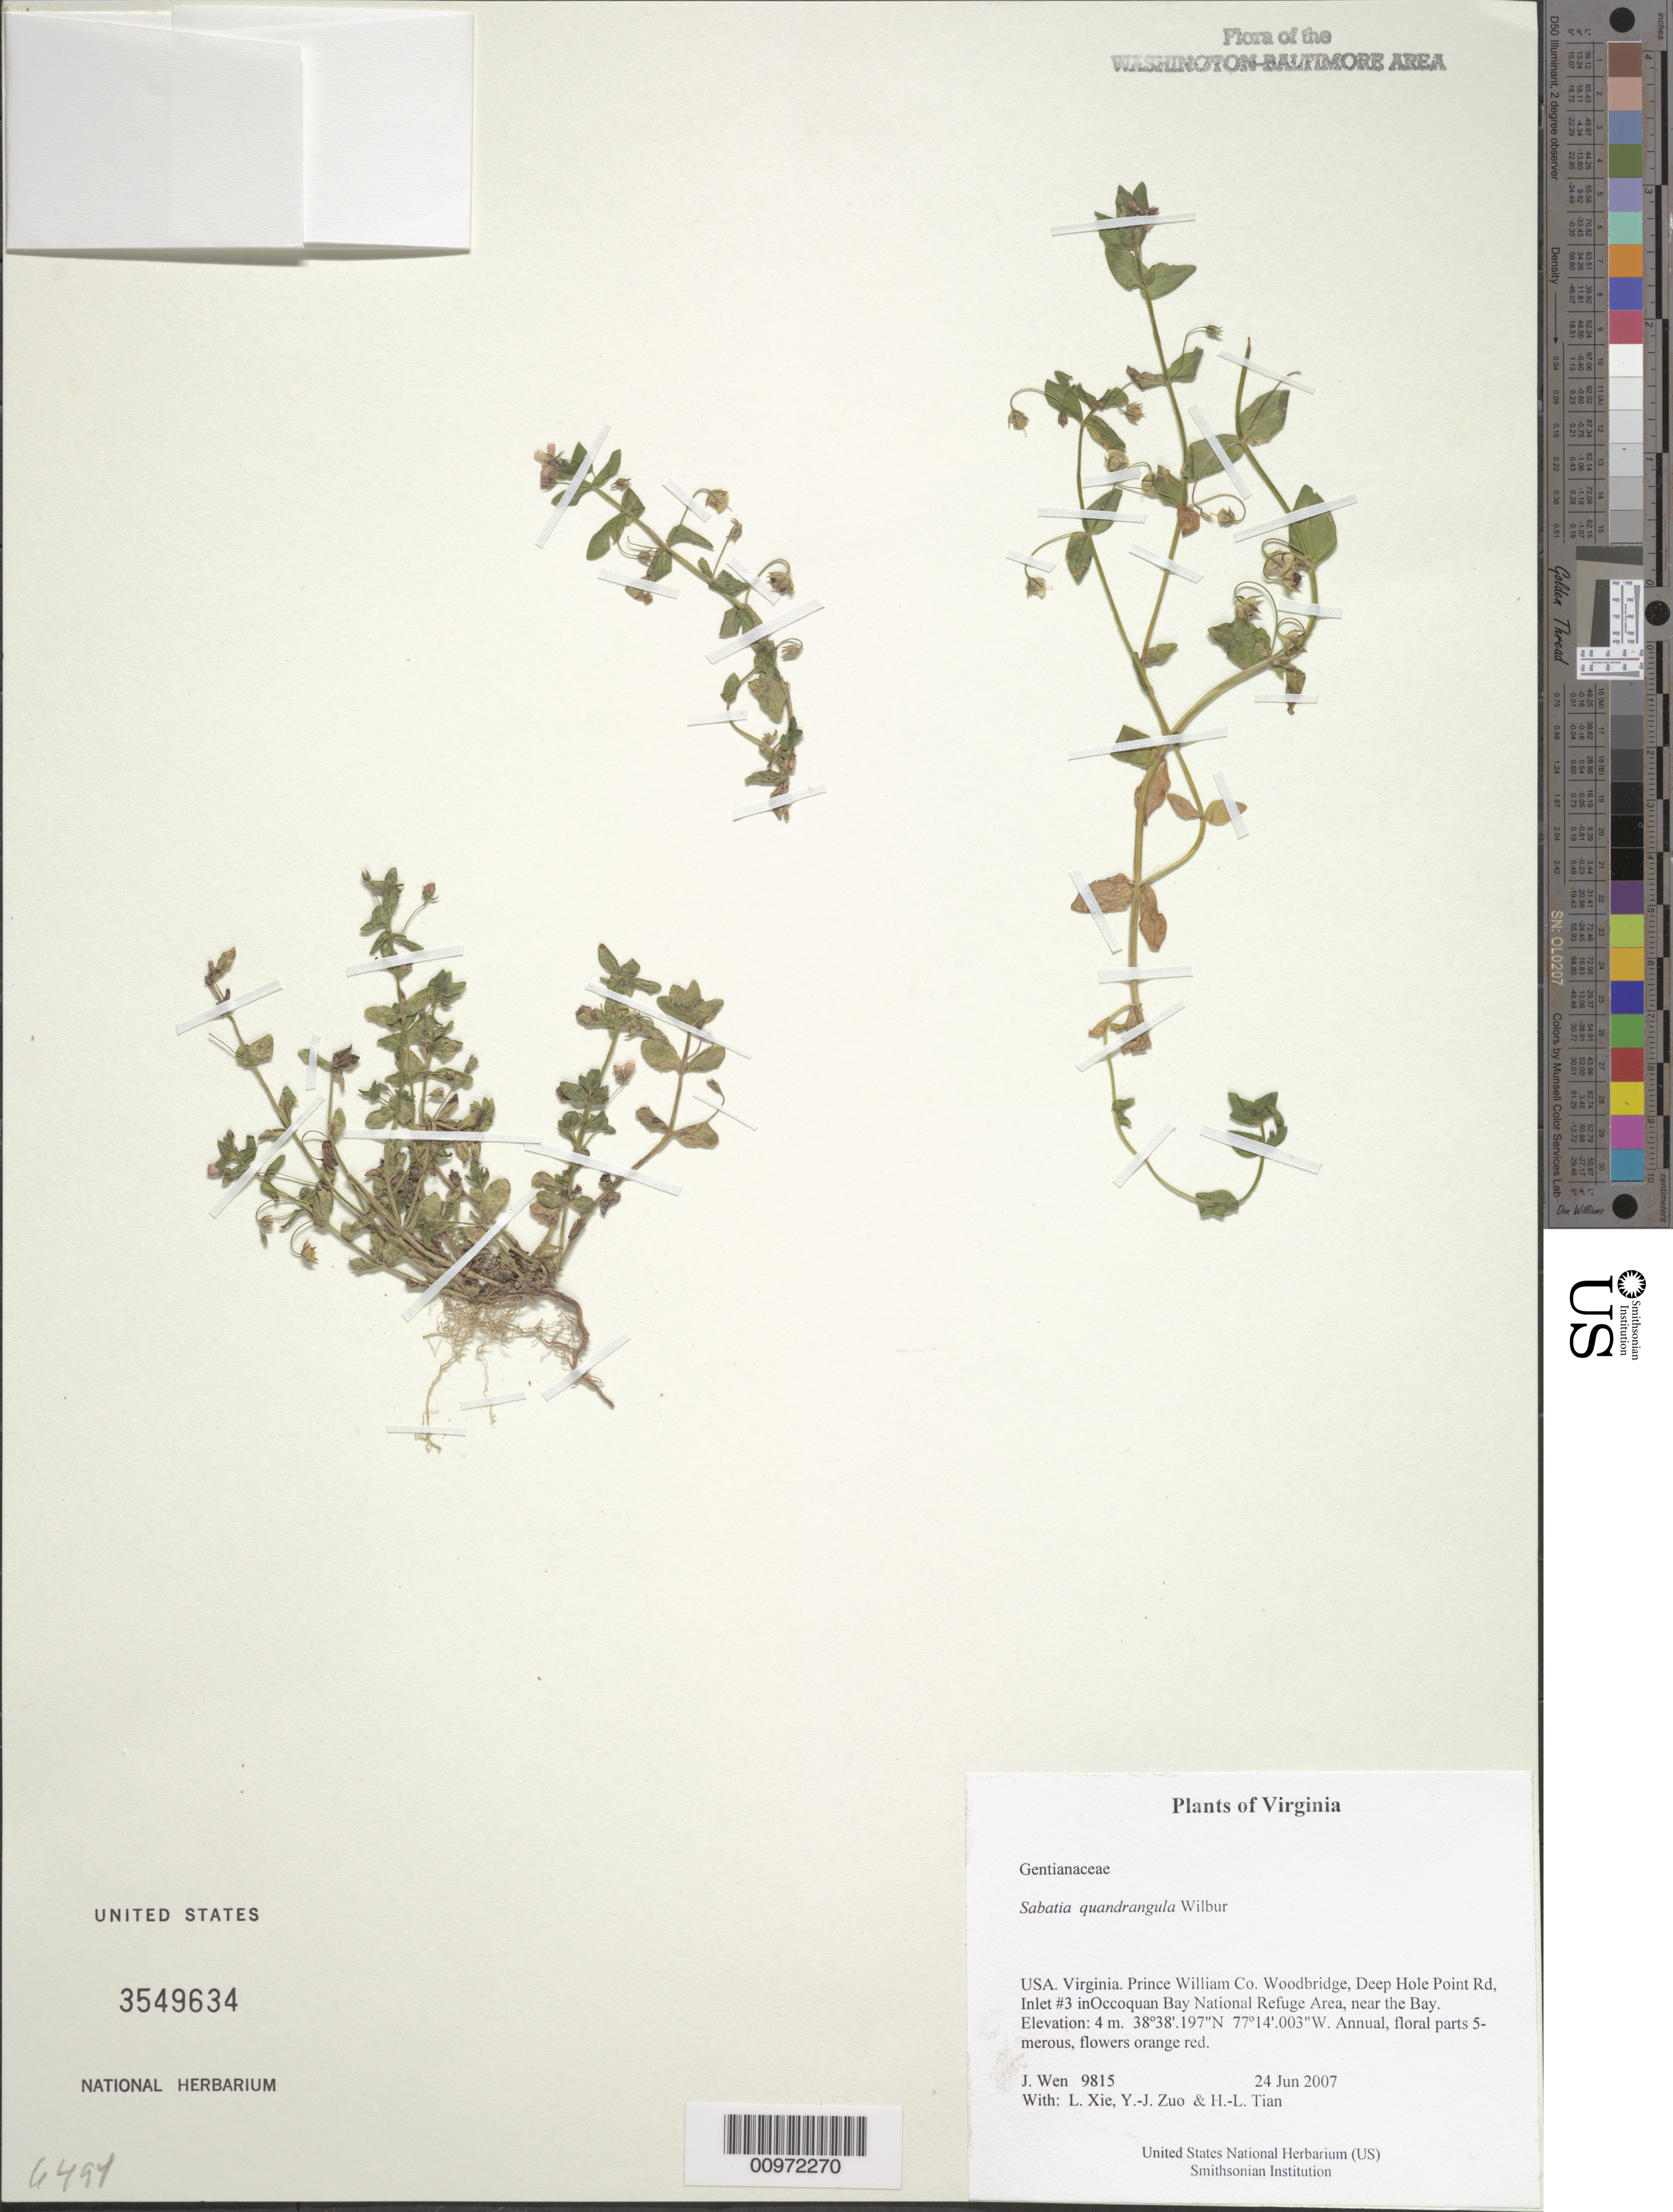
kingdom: Plantae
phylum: Tracheophyta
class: Magnoliopsida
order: Gentianales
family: Gentianaceae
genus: Sabatia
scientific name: Sabatia quadrangula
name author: Wilbur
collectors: J. Wen, L. Xie, Y. Zuo & H. Tian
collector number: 9815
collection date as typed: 24 Jun 2007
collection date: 2007-06-24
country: United States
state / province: Virginia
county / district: Prince William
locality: Woodbridge, Deep Hole Point Rd., Inlet #3 in Occoquan Bay National Wildlife Area, near the Bay.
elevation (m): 4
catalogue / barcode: US 3549634